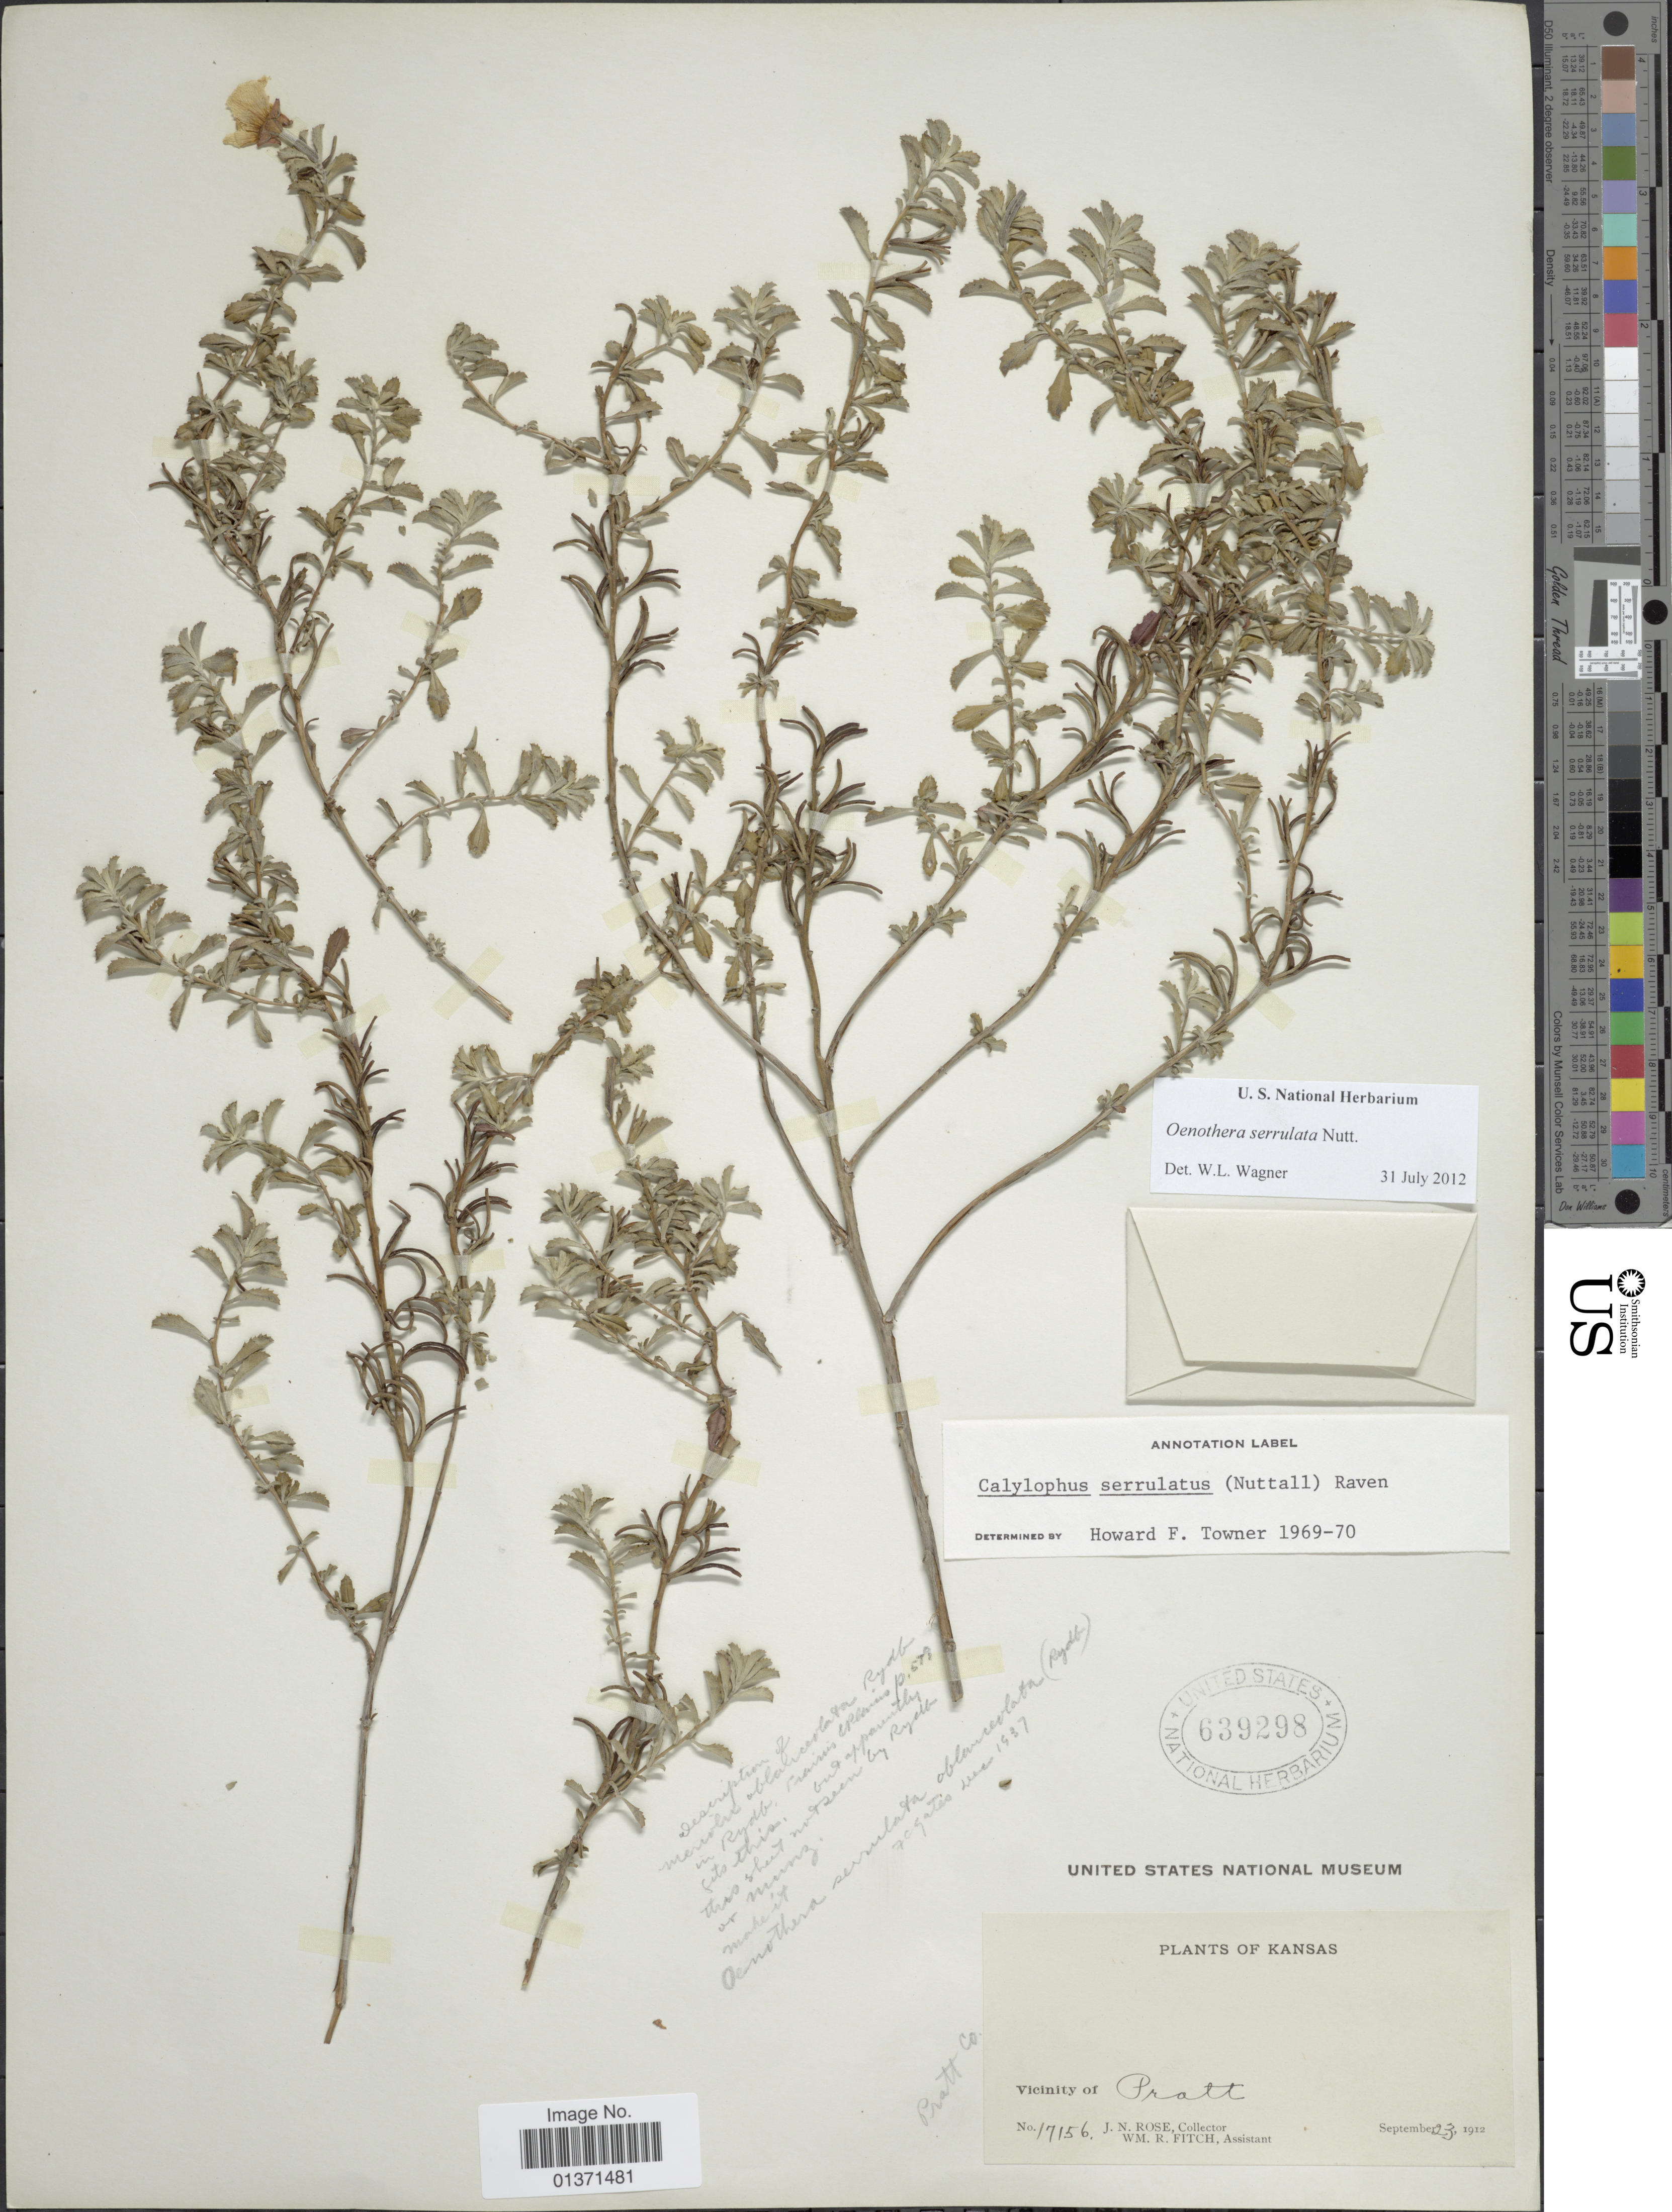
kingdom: Plantae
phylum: Tracheophyta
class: Magnoliopsida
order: Myrtales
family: Onagraceae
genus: Oenothera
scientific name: Oenothera serrulata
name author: Nutt.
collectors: J. N. Rose & W. R. Fitch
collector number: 17156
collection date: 1912-09-23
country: United States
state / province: Kansas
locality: Vicinity of Pratt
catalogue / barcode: US 639298